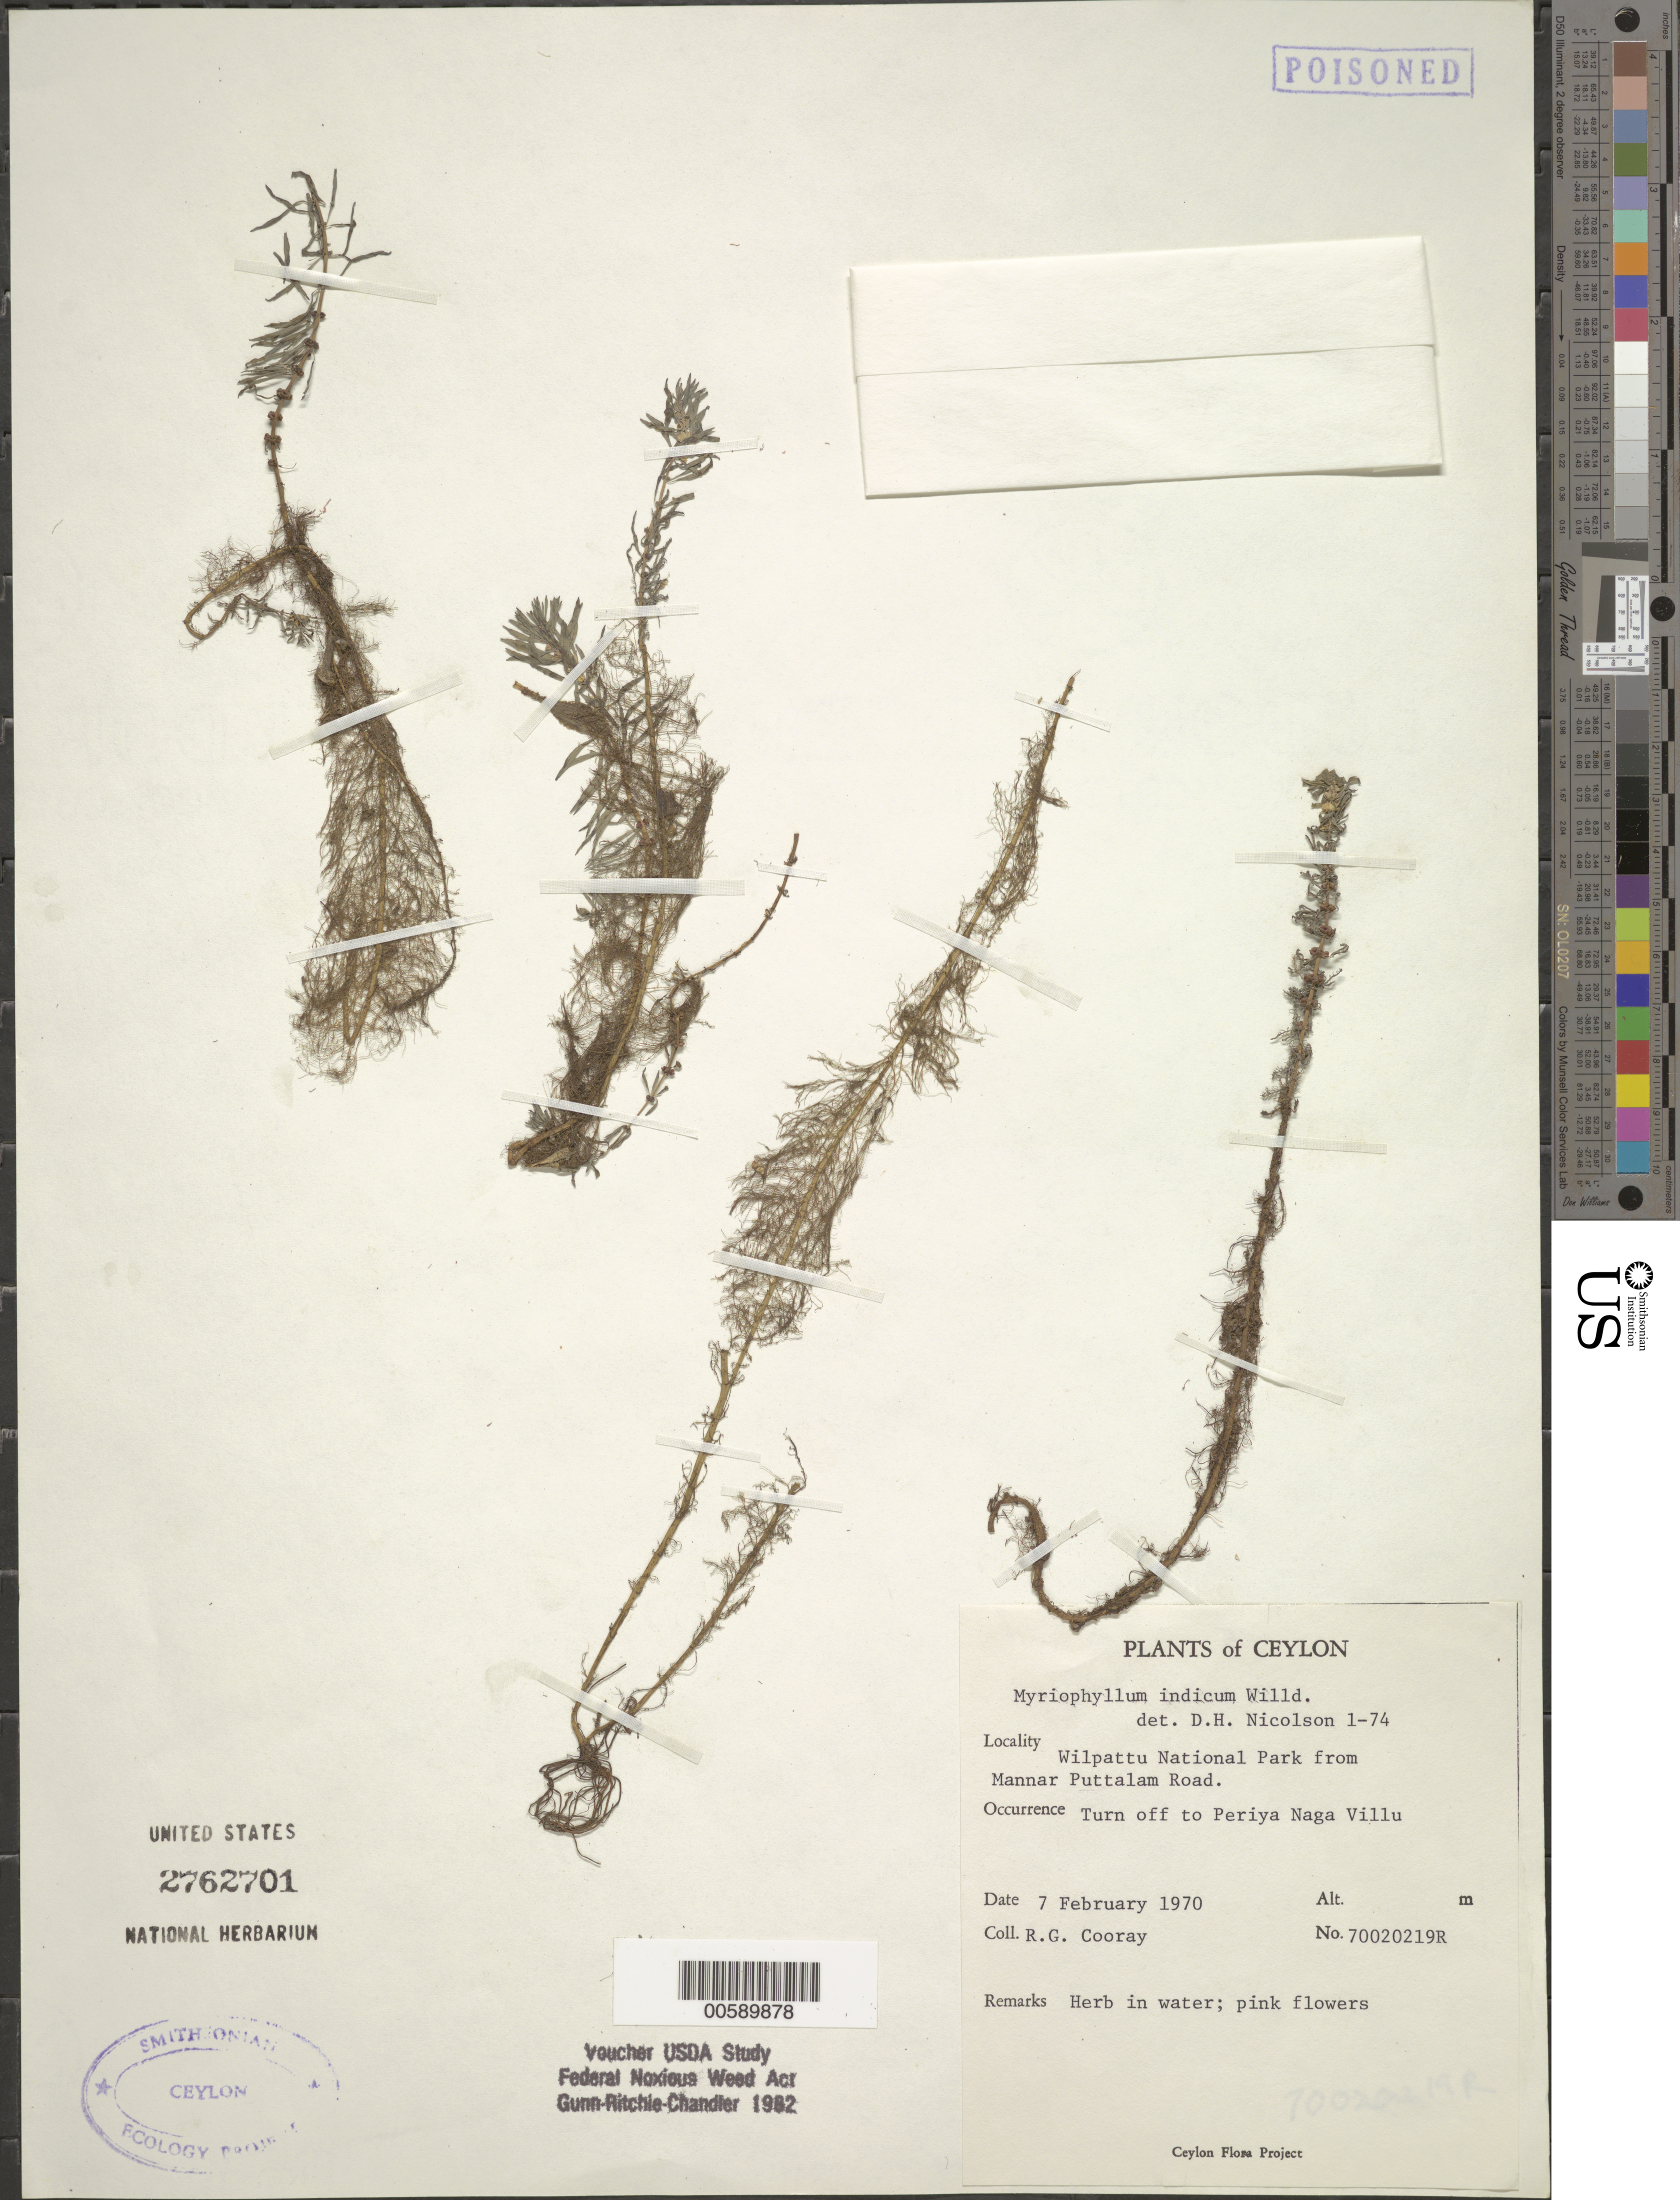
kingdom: Plantae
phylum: Tracheophyta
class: Magnoliopsida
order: Saxifragales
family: Haloragaceae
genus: Myriophyllum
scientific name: Myriophyllum indicum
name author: Willd.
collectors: R. Cooray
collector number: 70020219R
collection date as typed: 07 Feb 1970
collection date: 1970-02-07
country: Sri Lanka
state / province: Northern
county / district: Mannar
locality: Wilpattu National Park from Mannar Puttalam Road, Periya Naga Villu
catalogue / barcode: US 2762701